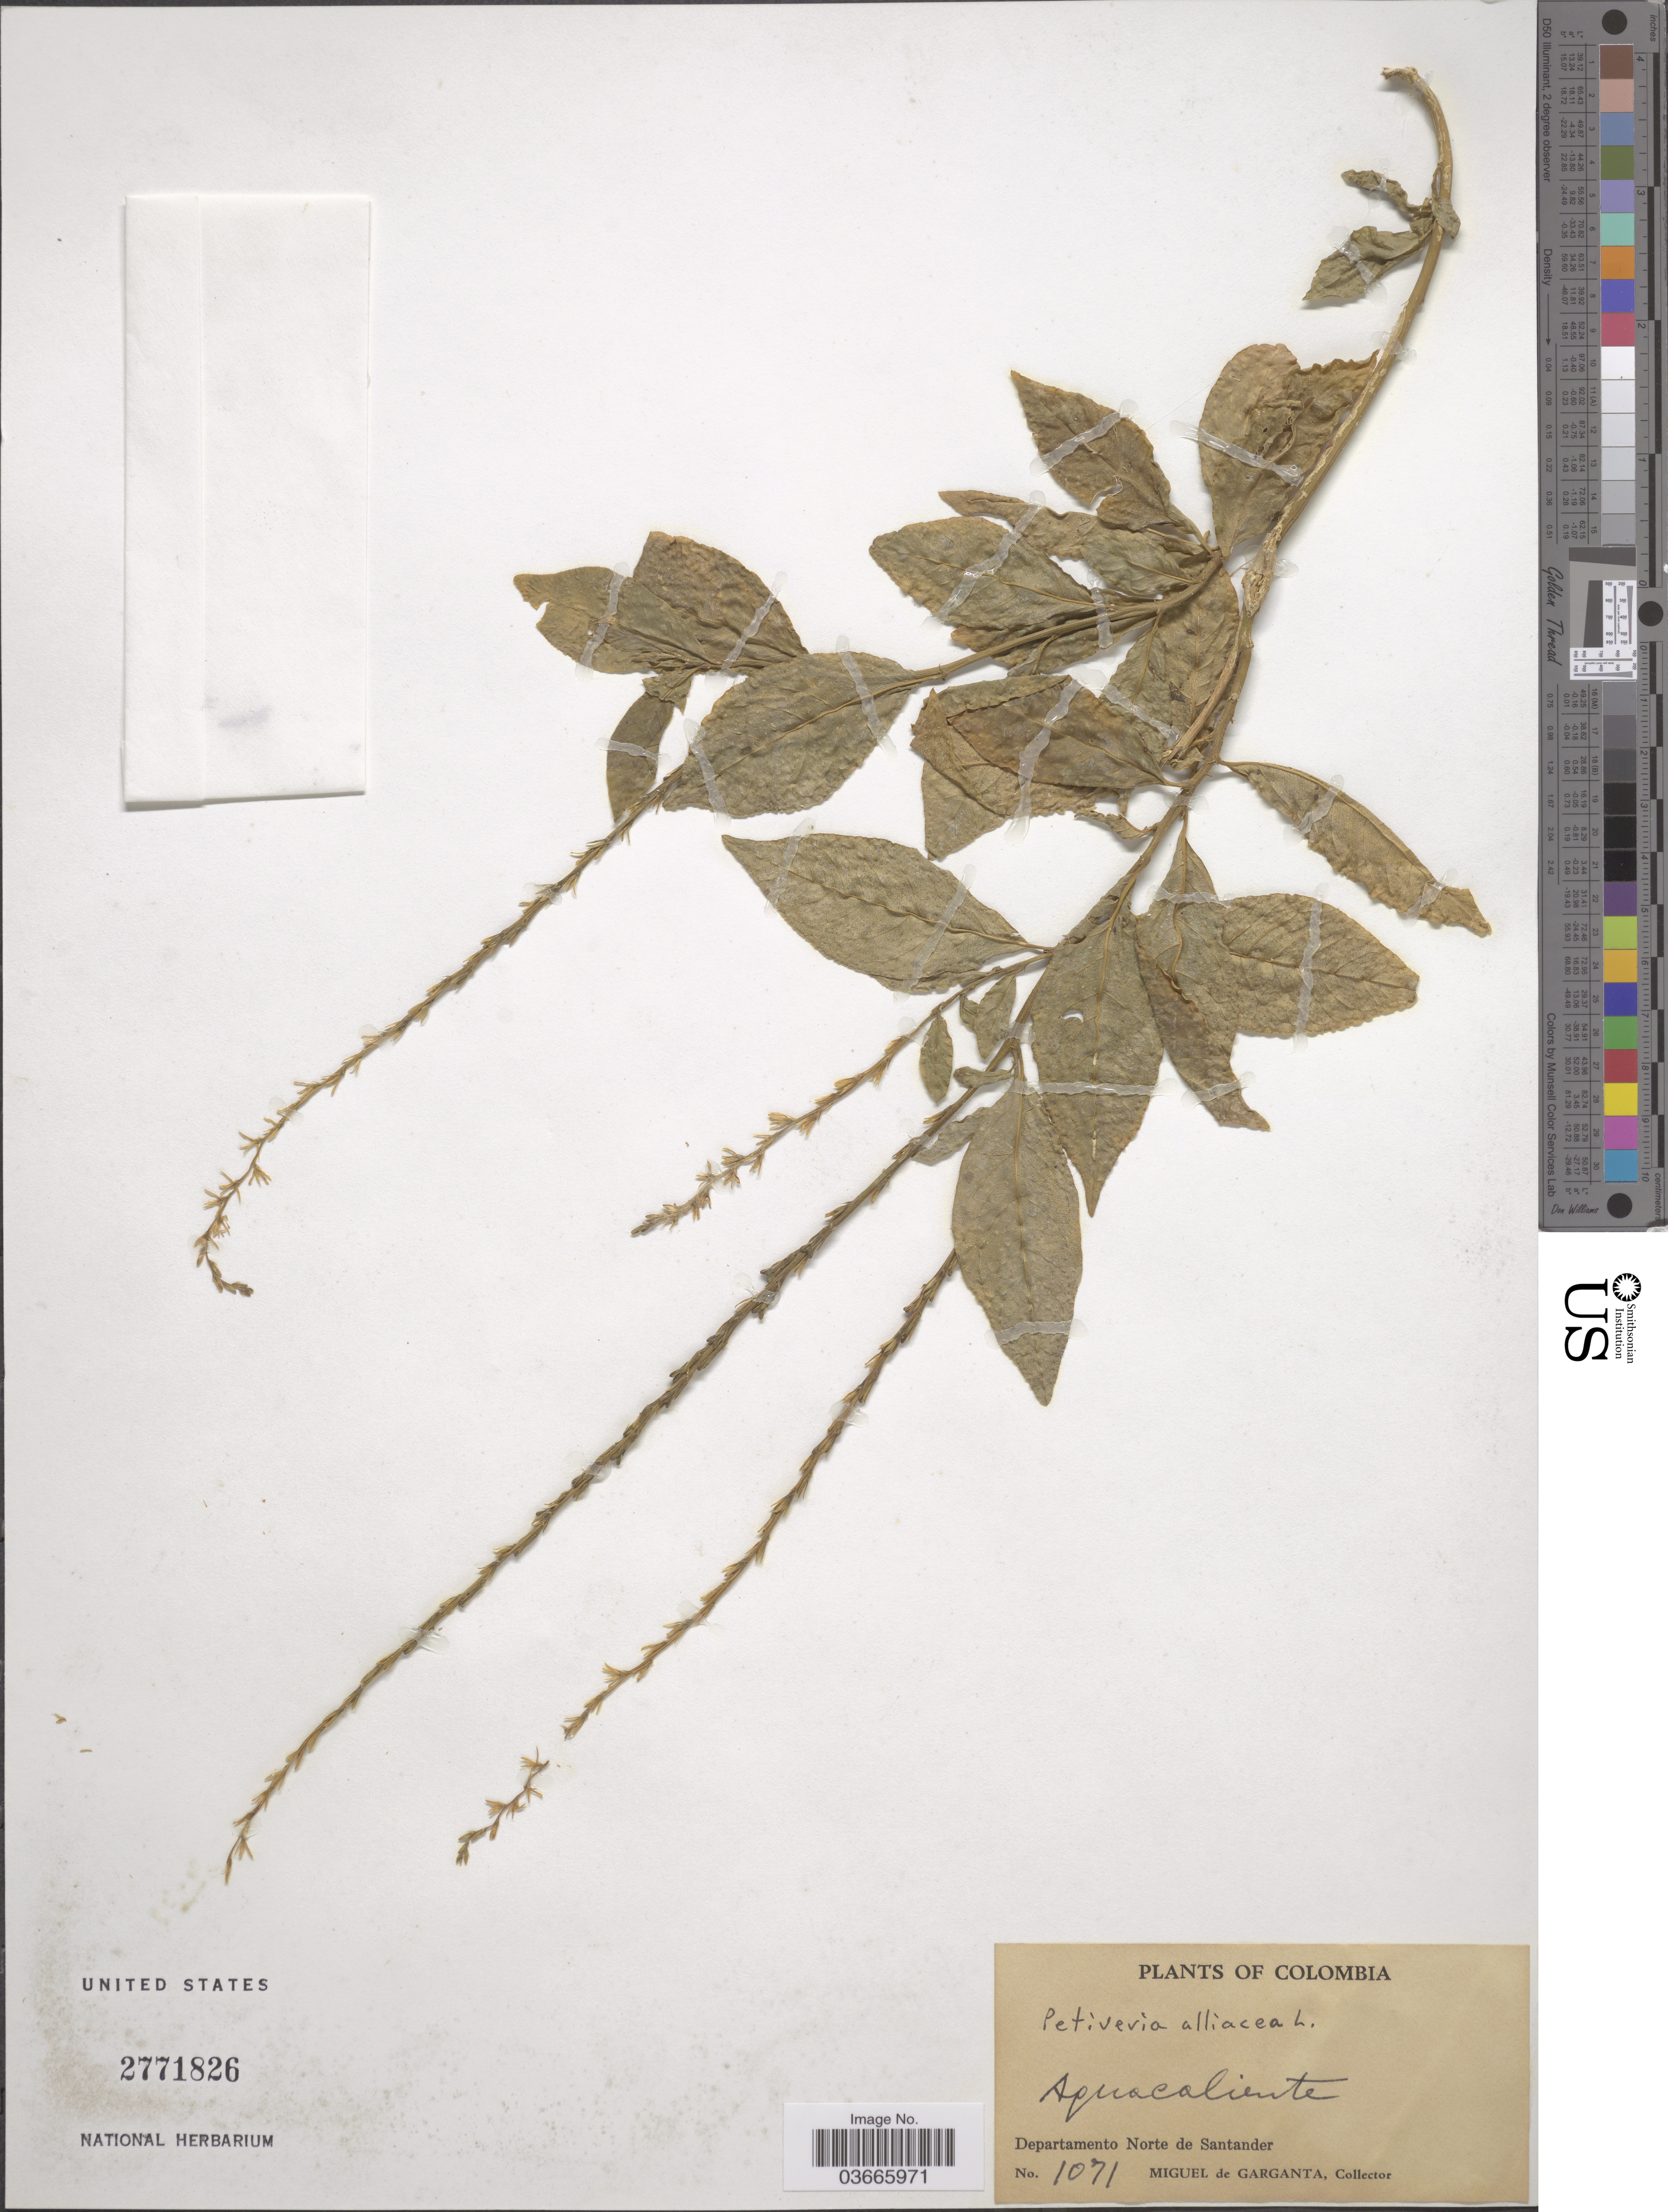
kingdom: Plantae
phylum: Tracheophyta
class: Magnoliopsida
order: Caryophyllales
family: Phytolaccaceae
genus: Petiveria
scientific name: Petiveria alliacea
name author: L.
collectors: M. Garganta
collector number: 1071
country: Colombia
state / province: Norte de Santander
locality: Aquacaliente. Departamento Norte de Santander.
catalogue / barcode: US 2771826